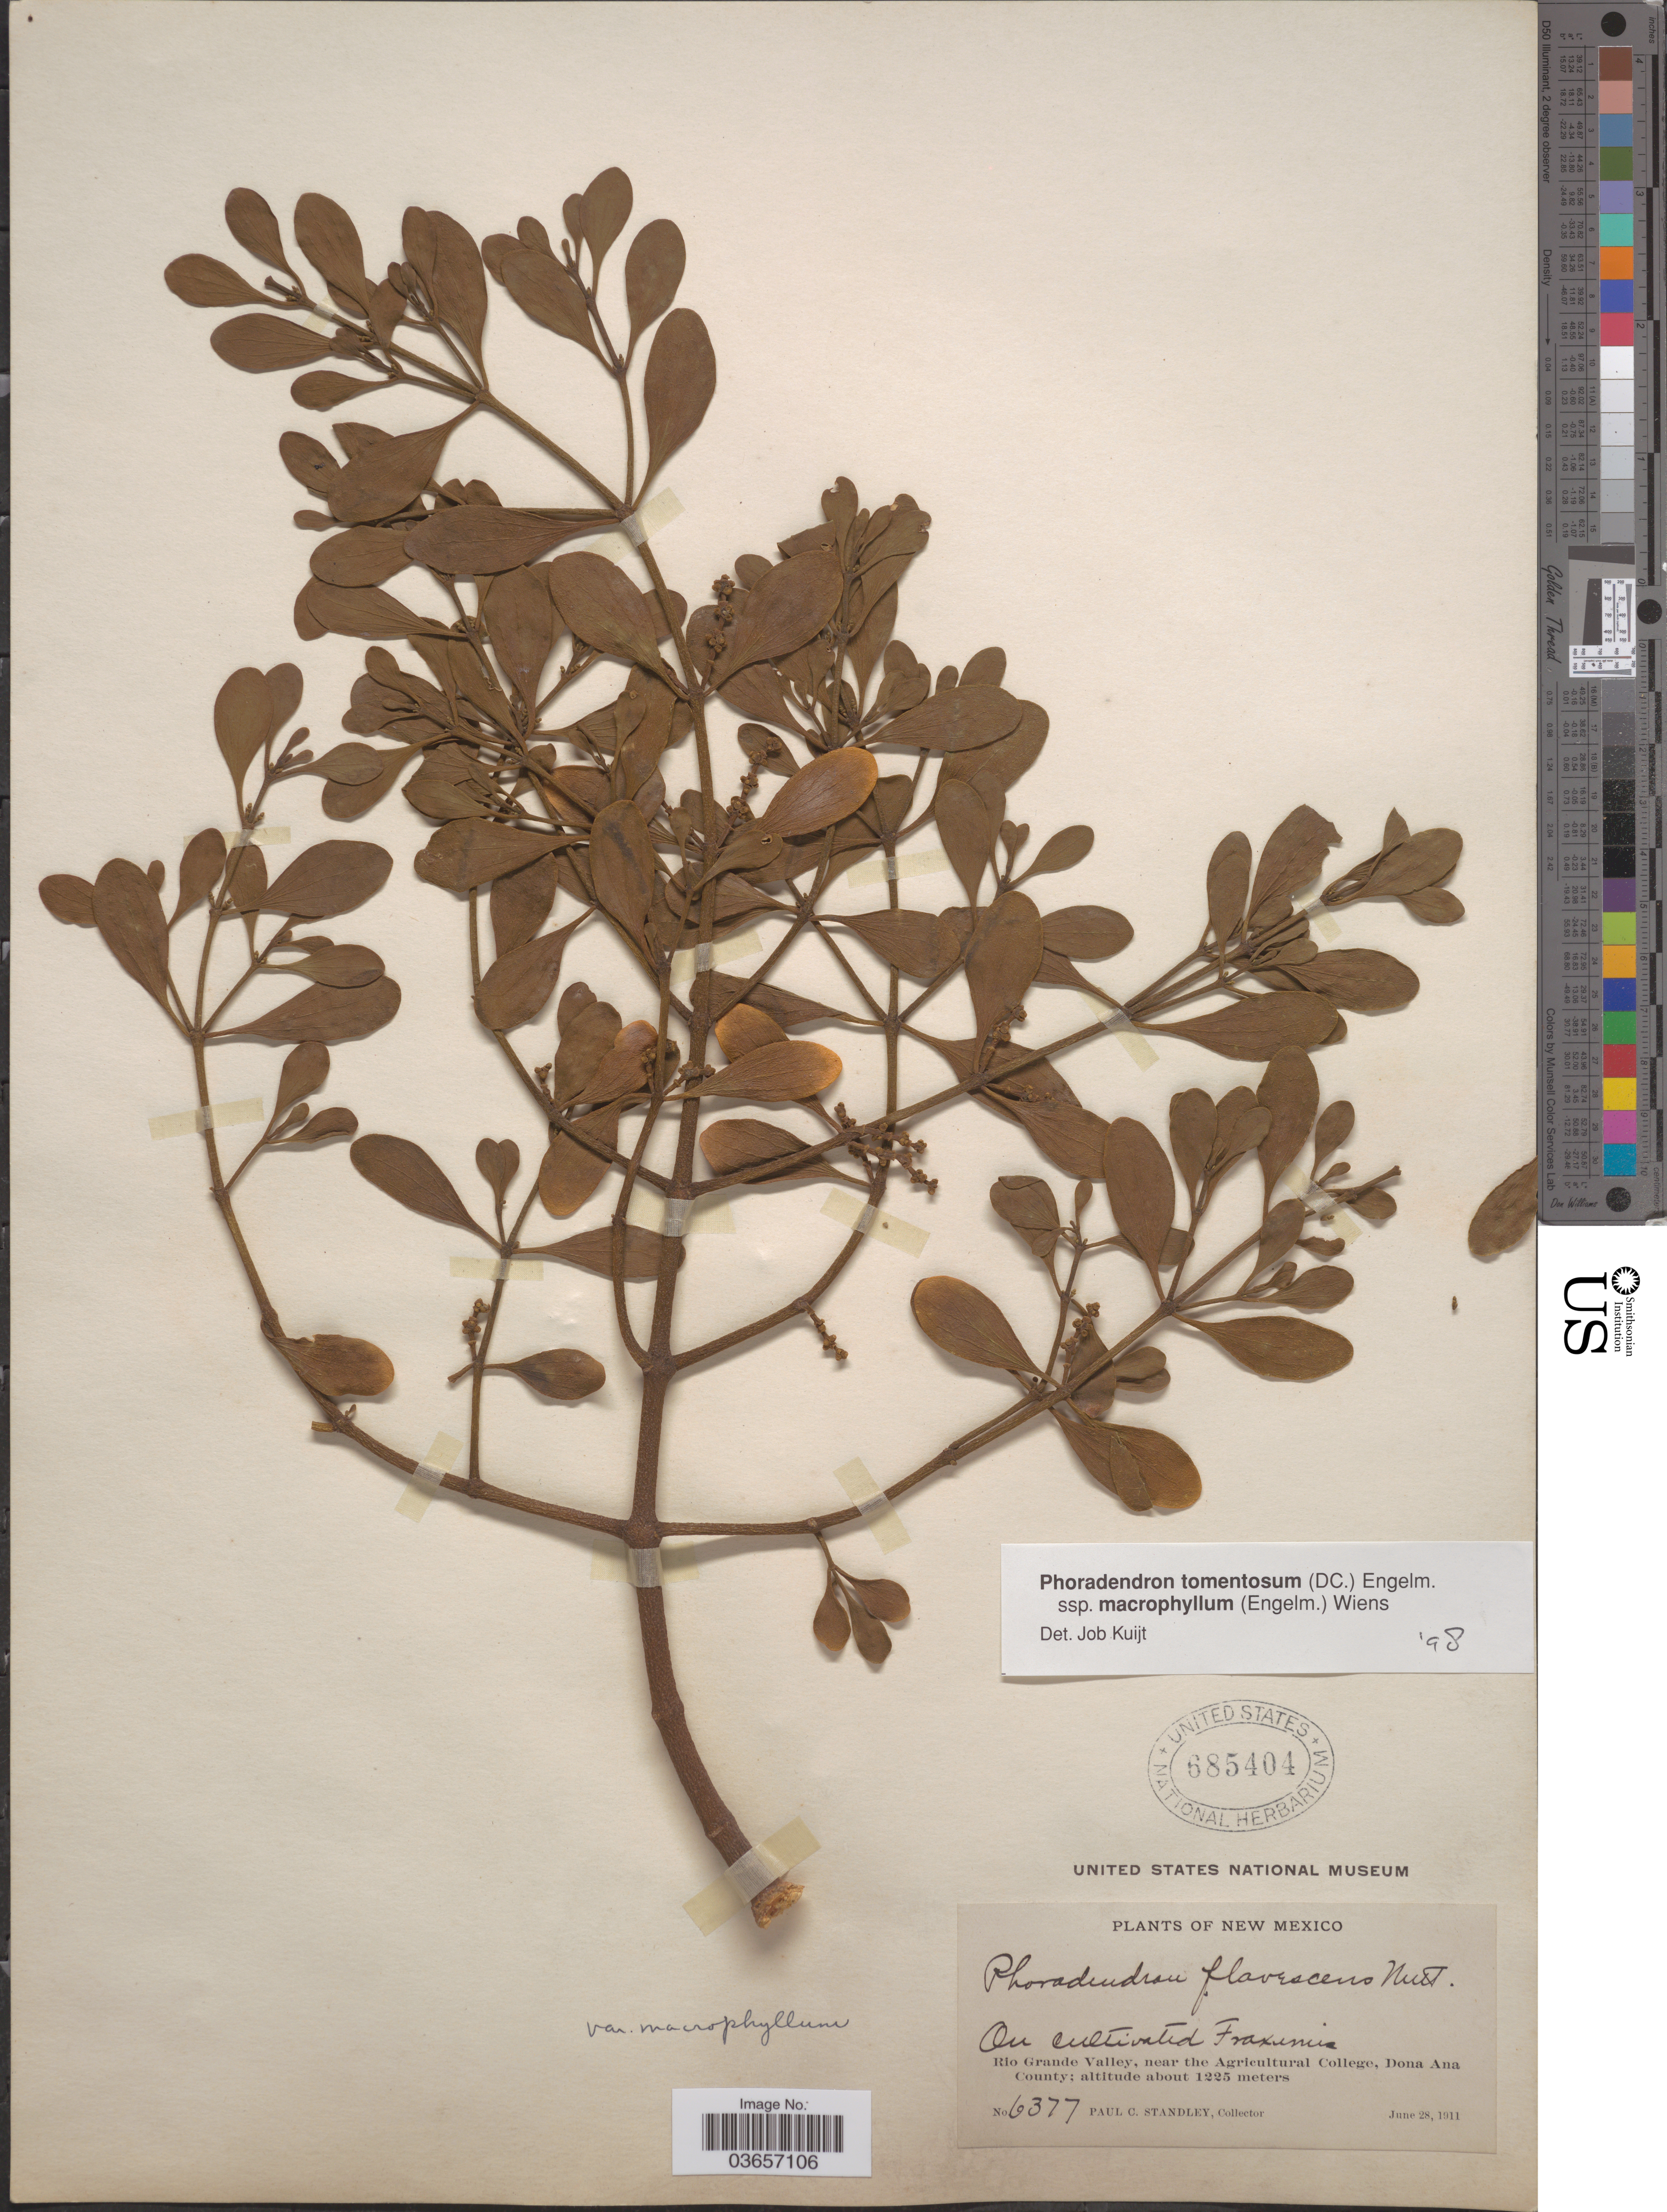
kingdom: Plantae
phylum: Tracheophyta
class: Magnoliopsida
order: Santalales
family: Viscaceae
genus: Phoradendron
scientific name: Phoradendron tomentosum var. macrophyllum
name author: (Engelm.) L.D. Benson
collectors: P. C. Standley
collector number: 6377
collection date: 1911-06-28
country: United States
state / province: New Mexico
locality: Rio Grande Valley, near the Agricultural College, Dona Ana County.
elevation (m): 1225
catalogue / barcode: US 685404